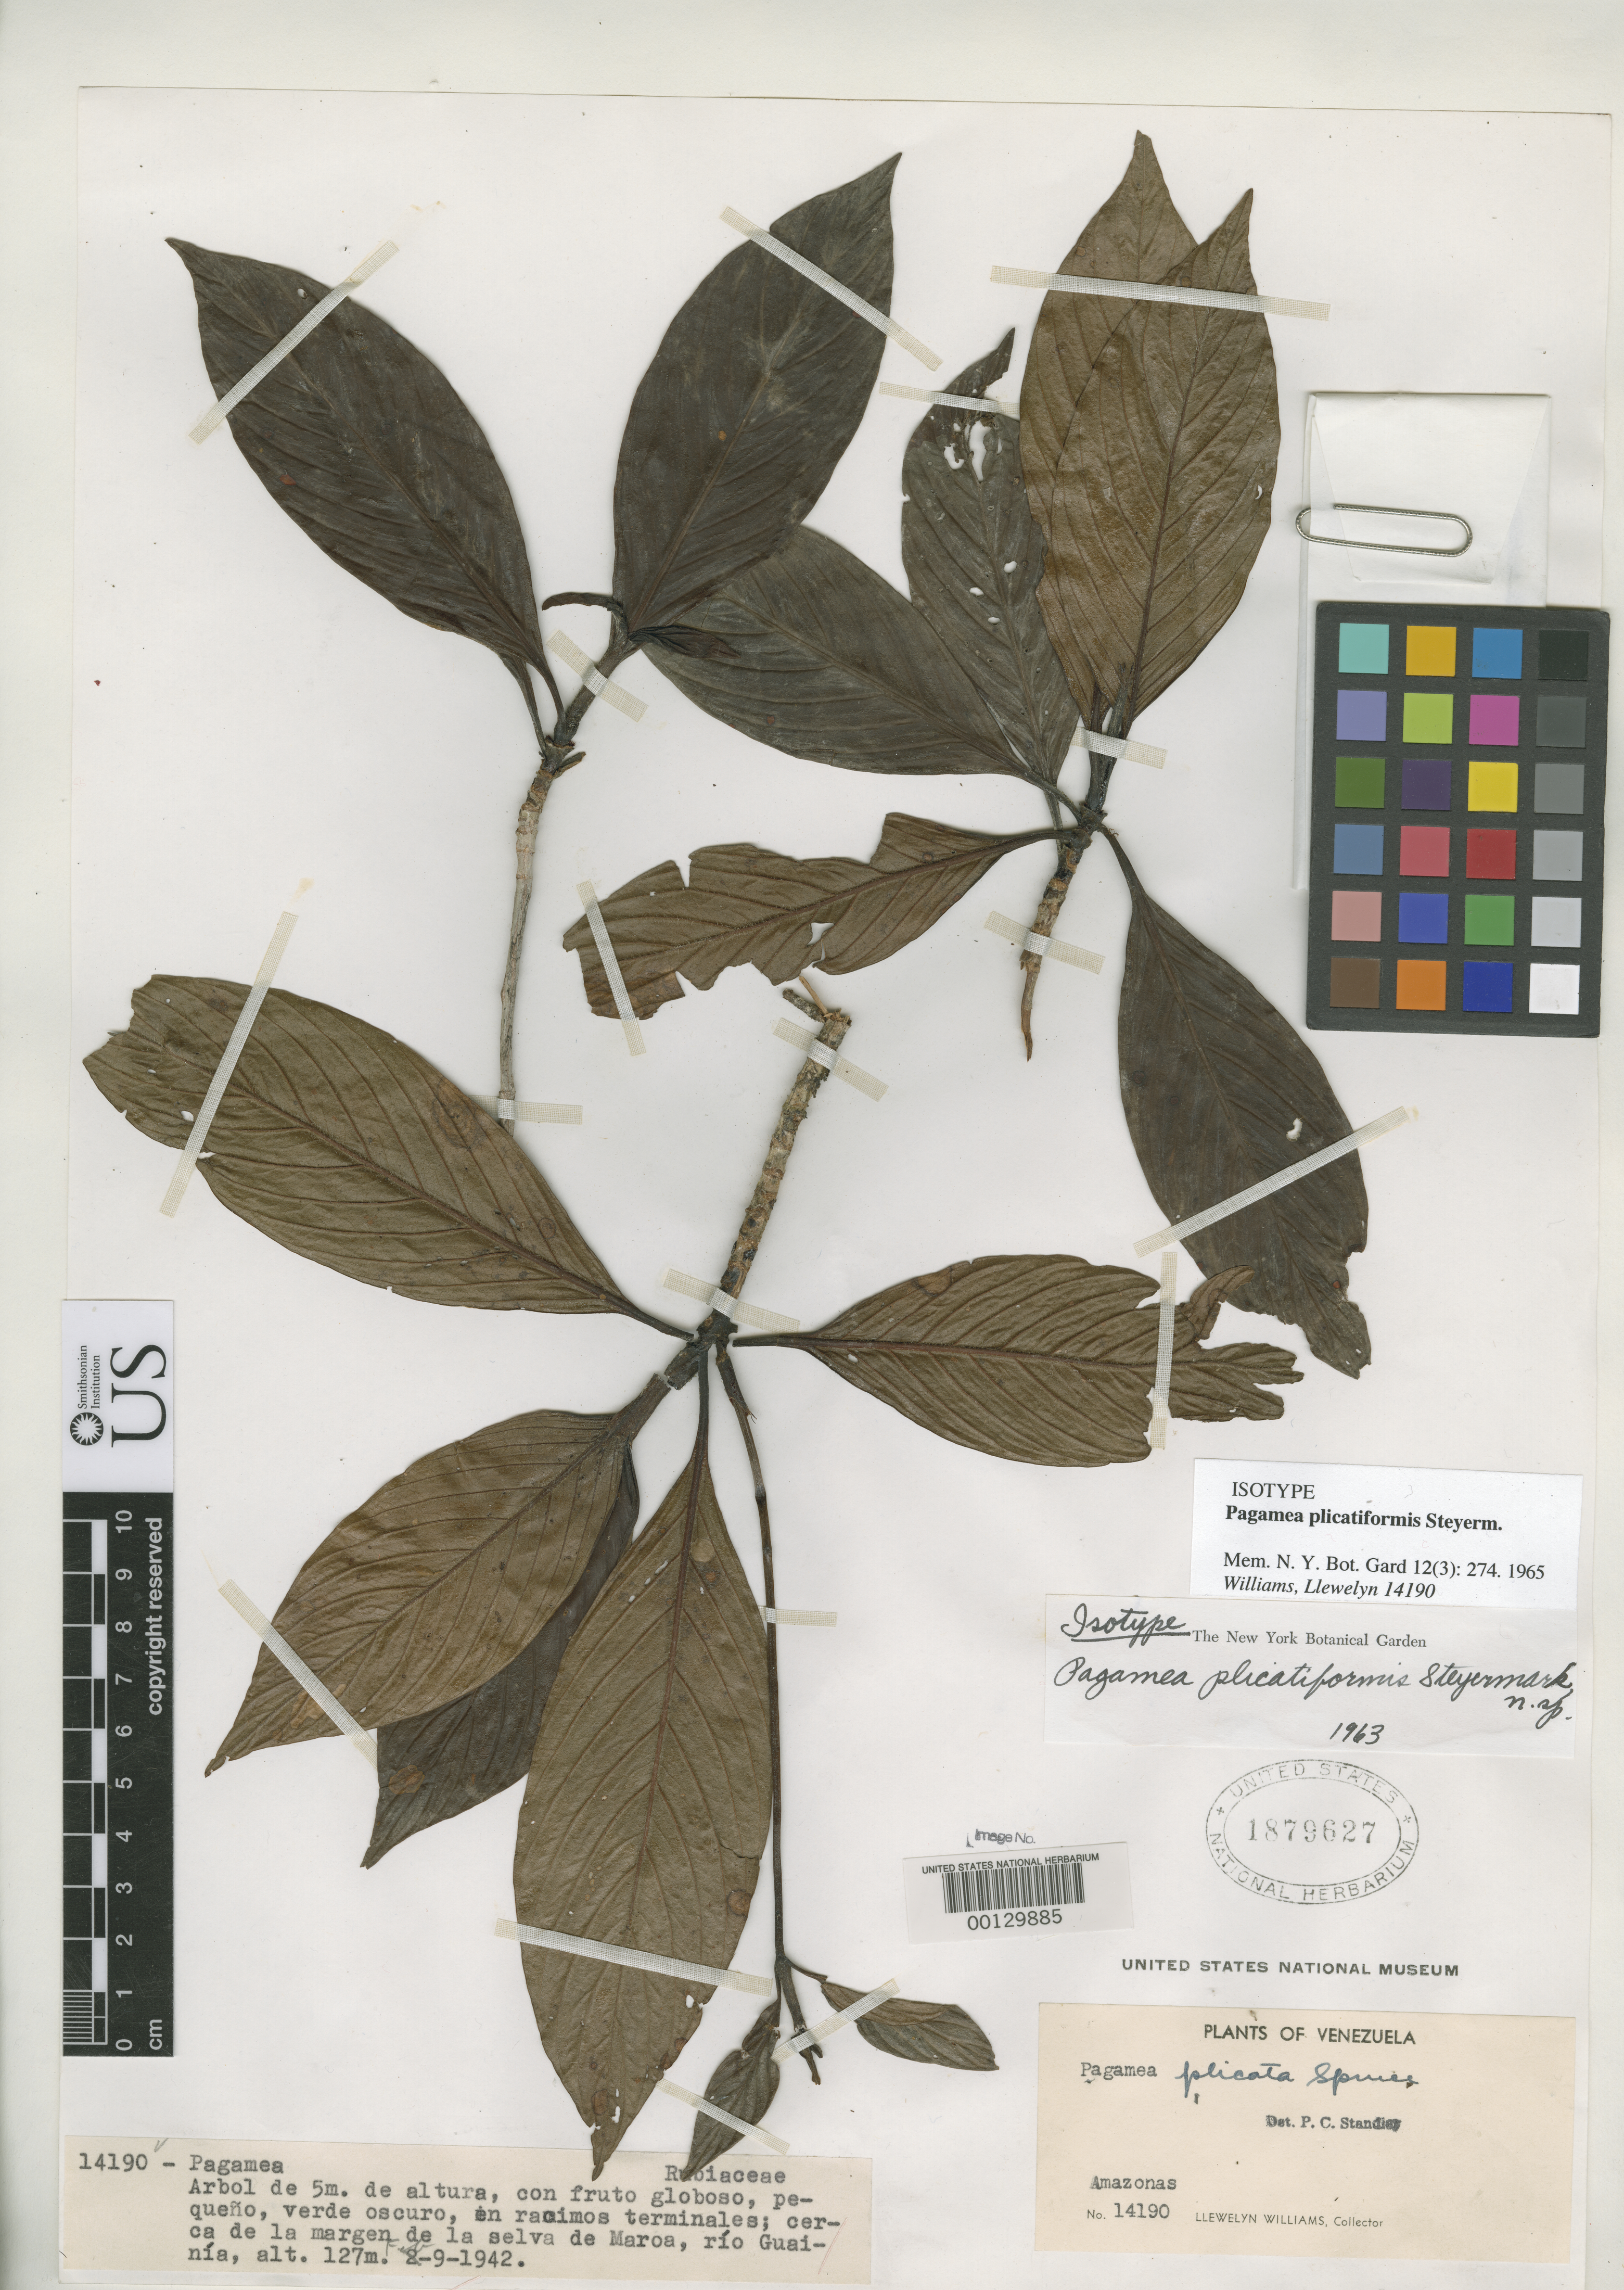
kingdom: Plantae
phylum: Tracheophyta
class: Magnoliopsida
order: Gentianales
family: Rubiaceae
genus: Pagamea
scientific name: Pagamea plicatiformis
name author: Steyerm.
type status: Isotype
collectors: Ll. Williams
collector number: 14190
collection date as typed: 09 Feb 1942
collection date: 1942-02-09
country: Venezuela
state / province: Amazonas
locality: Maroa.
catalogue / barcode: US 1879627